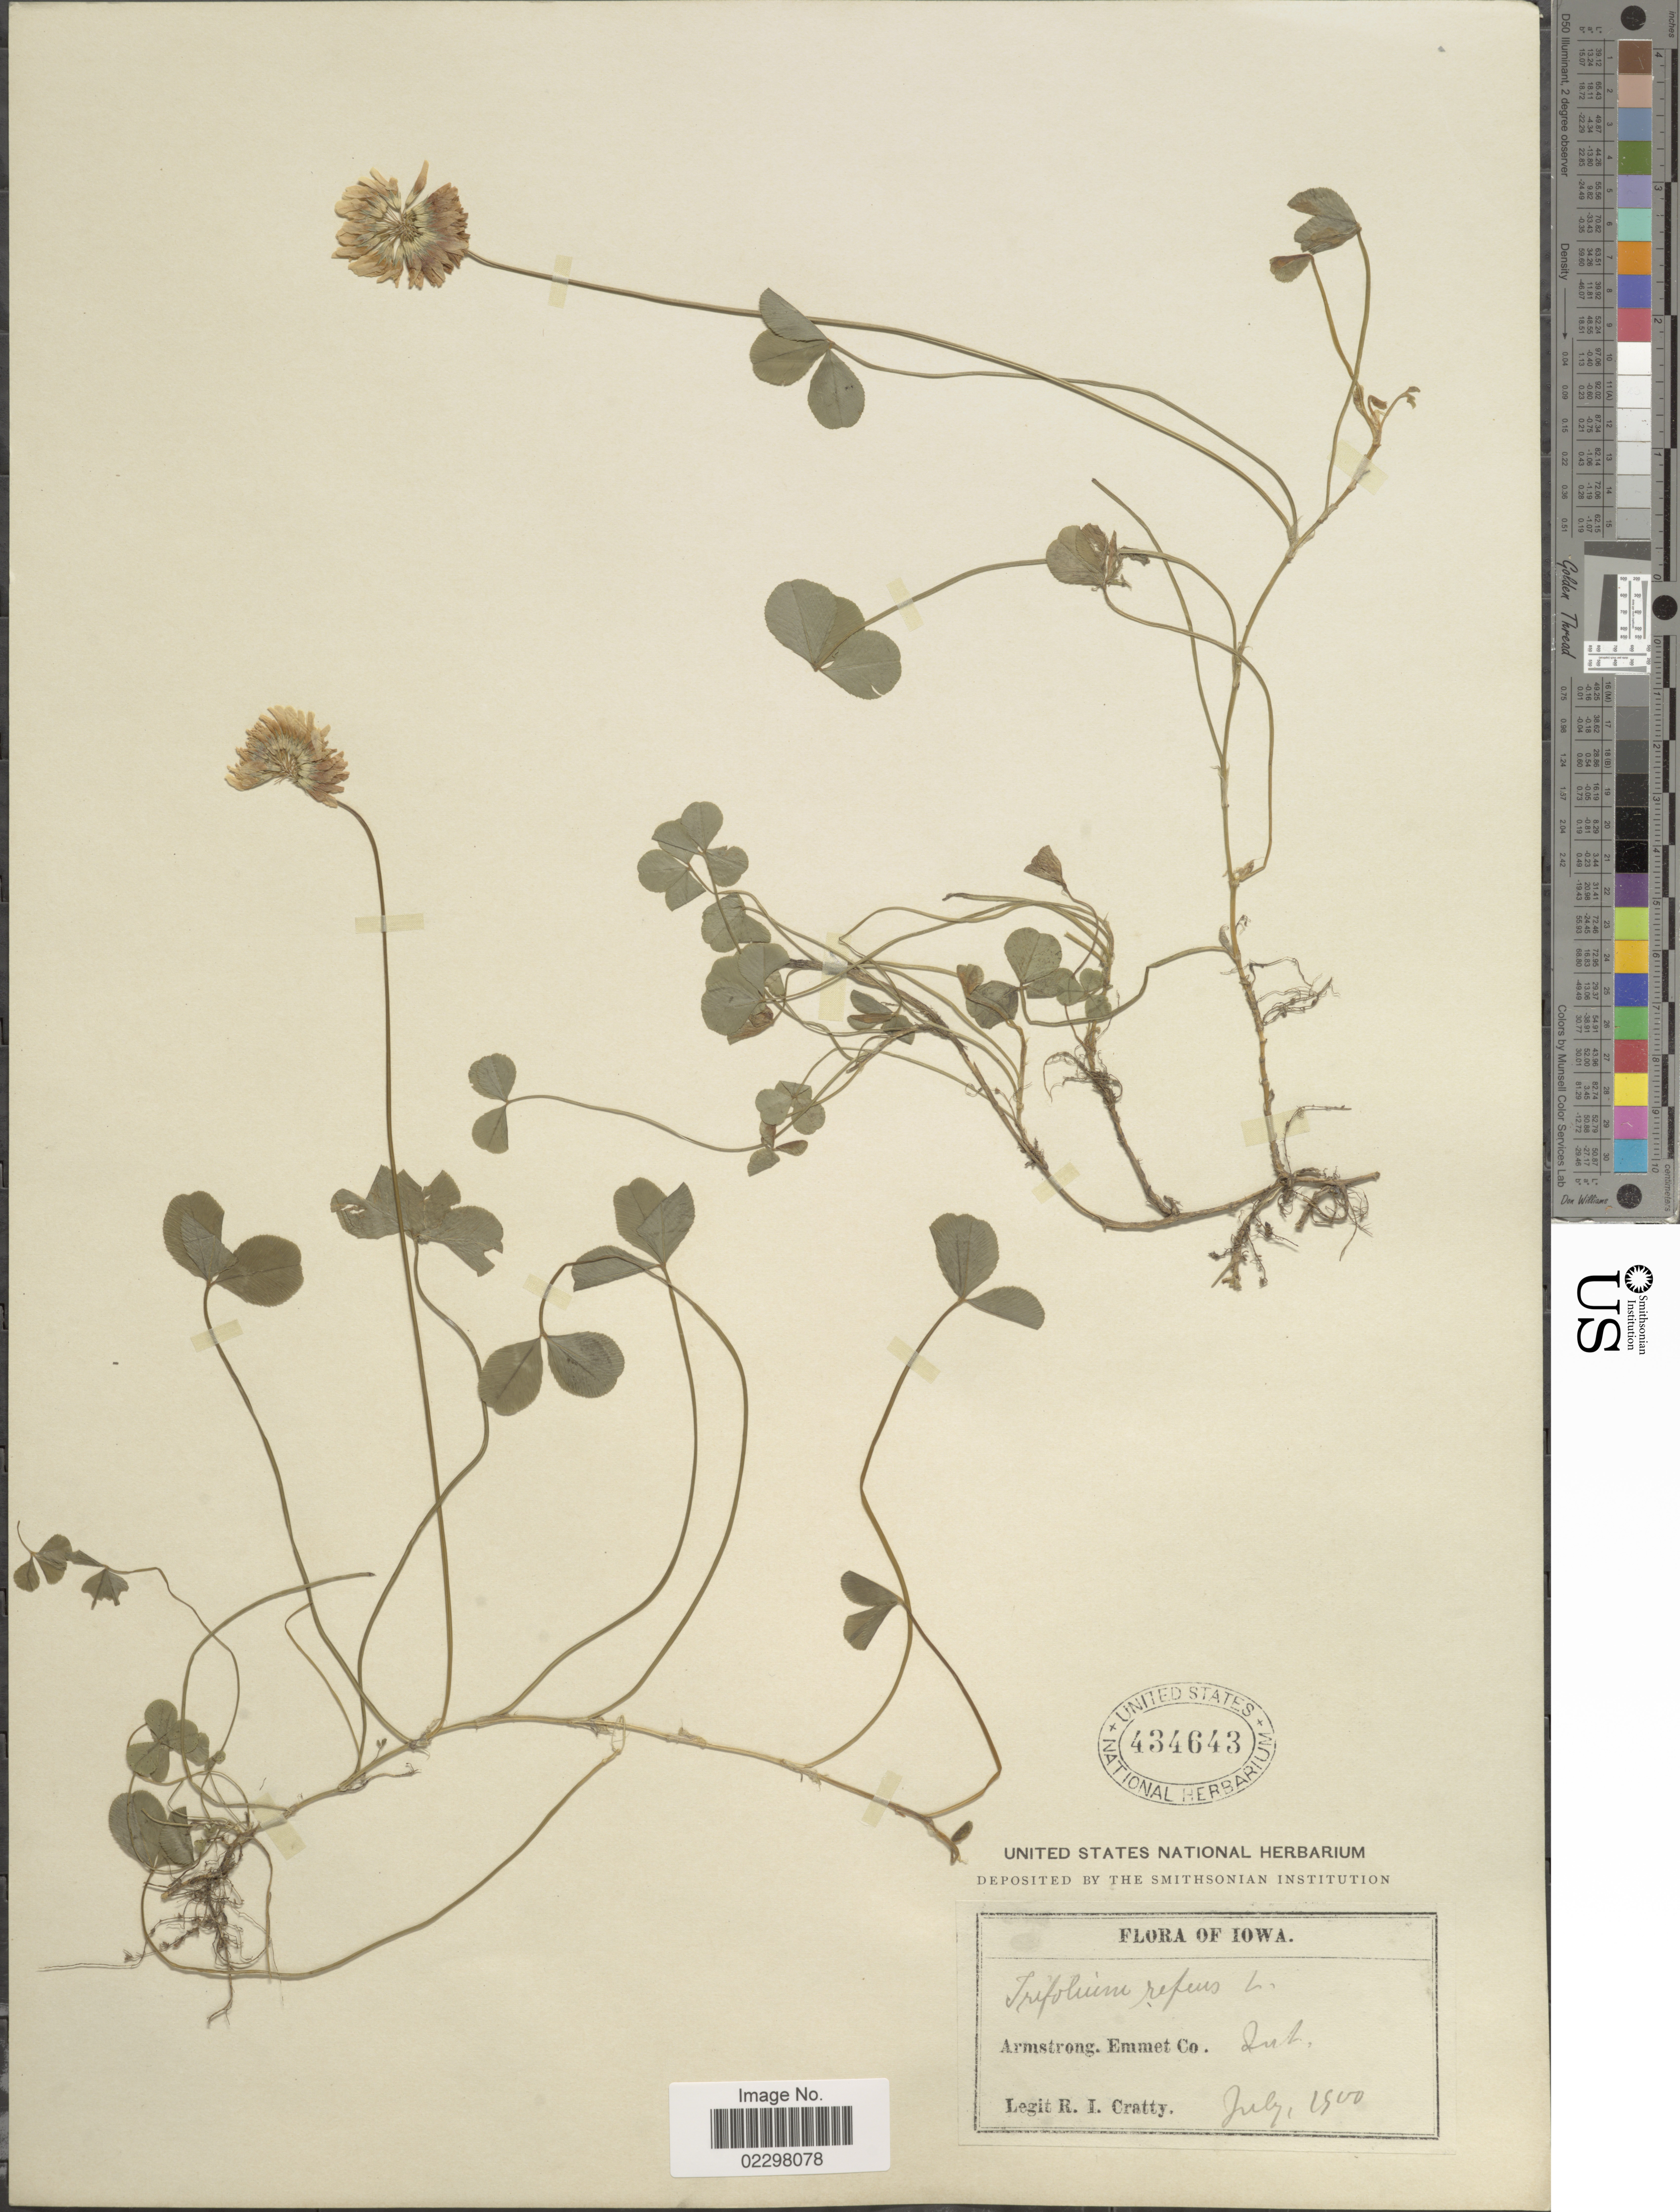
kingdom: Plantae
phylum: Tracheophyta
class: Magnoliopsida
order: Fabales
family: Fabaceae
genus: Trifolium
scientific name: Trifolium repens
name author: L.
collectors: R. Cratty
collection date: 1900-07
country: United States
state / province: Iowa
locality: Armstrong, Emmet Co., Int.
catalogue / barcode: US 434643